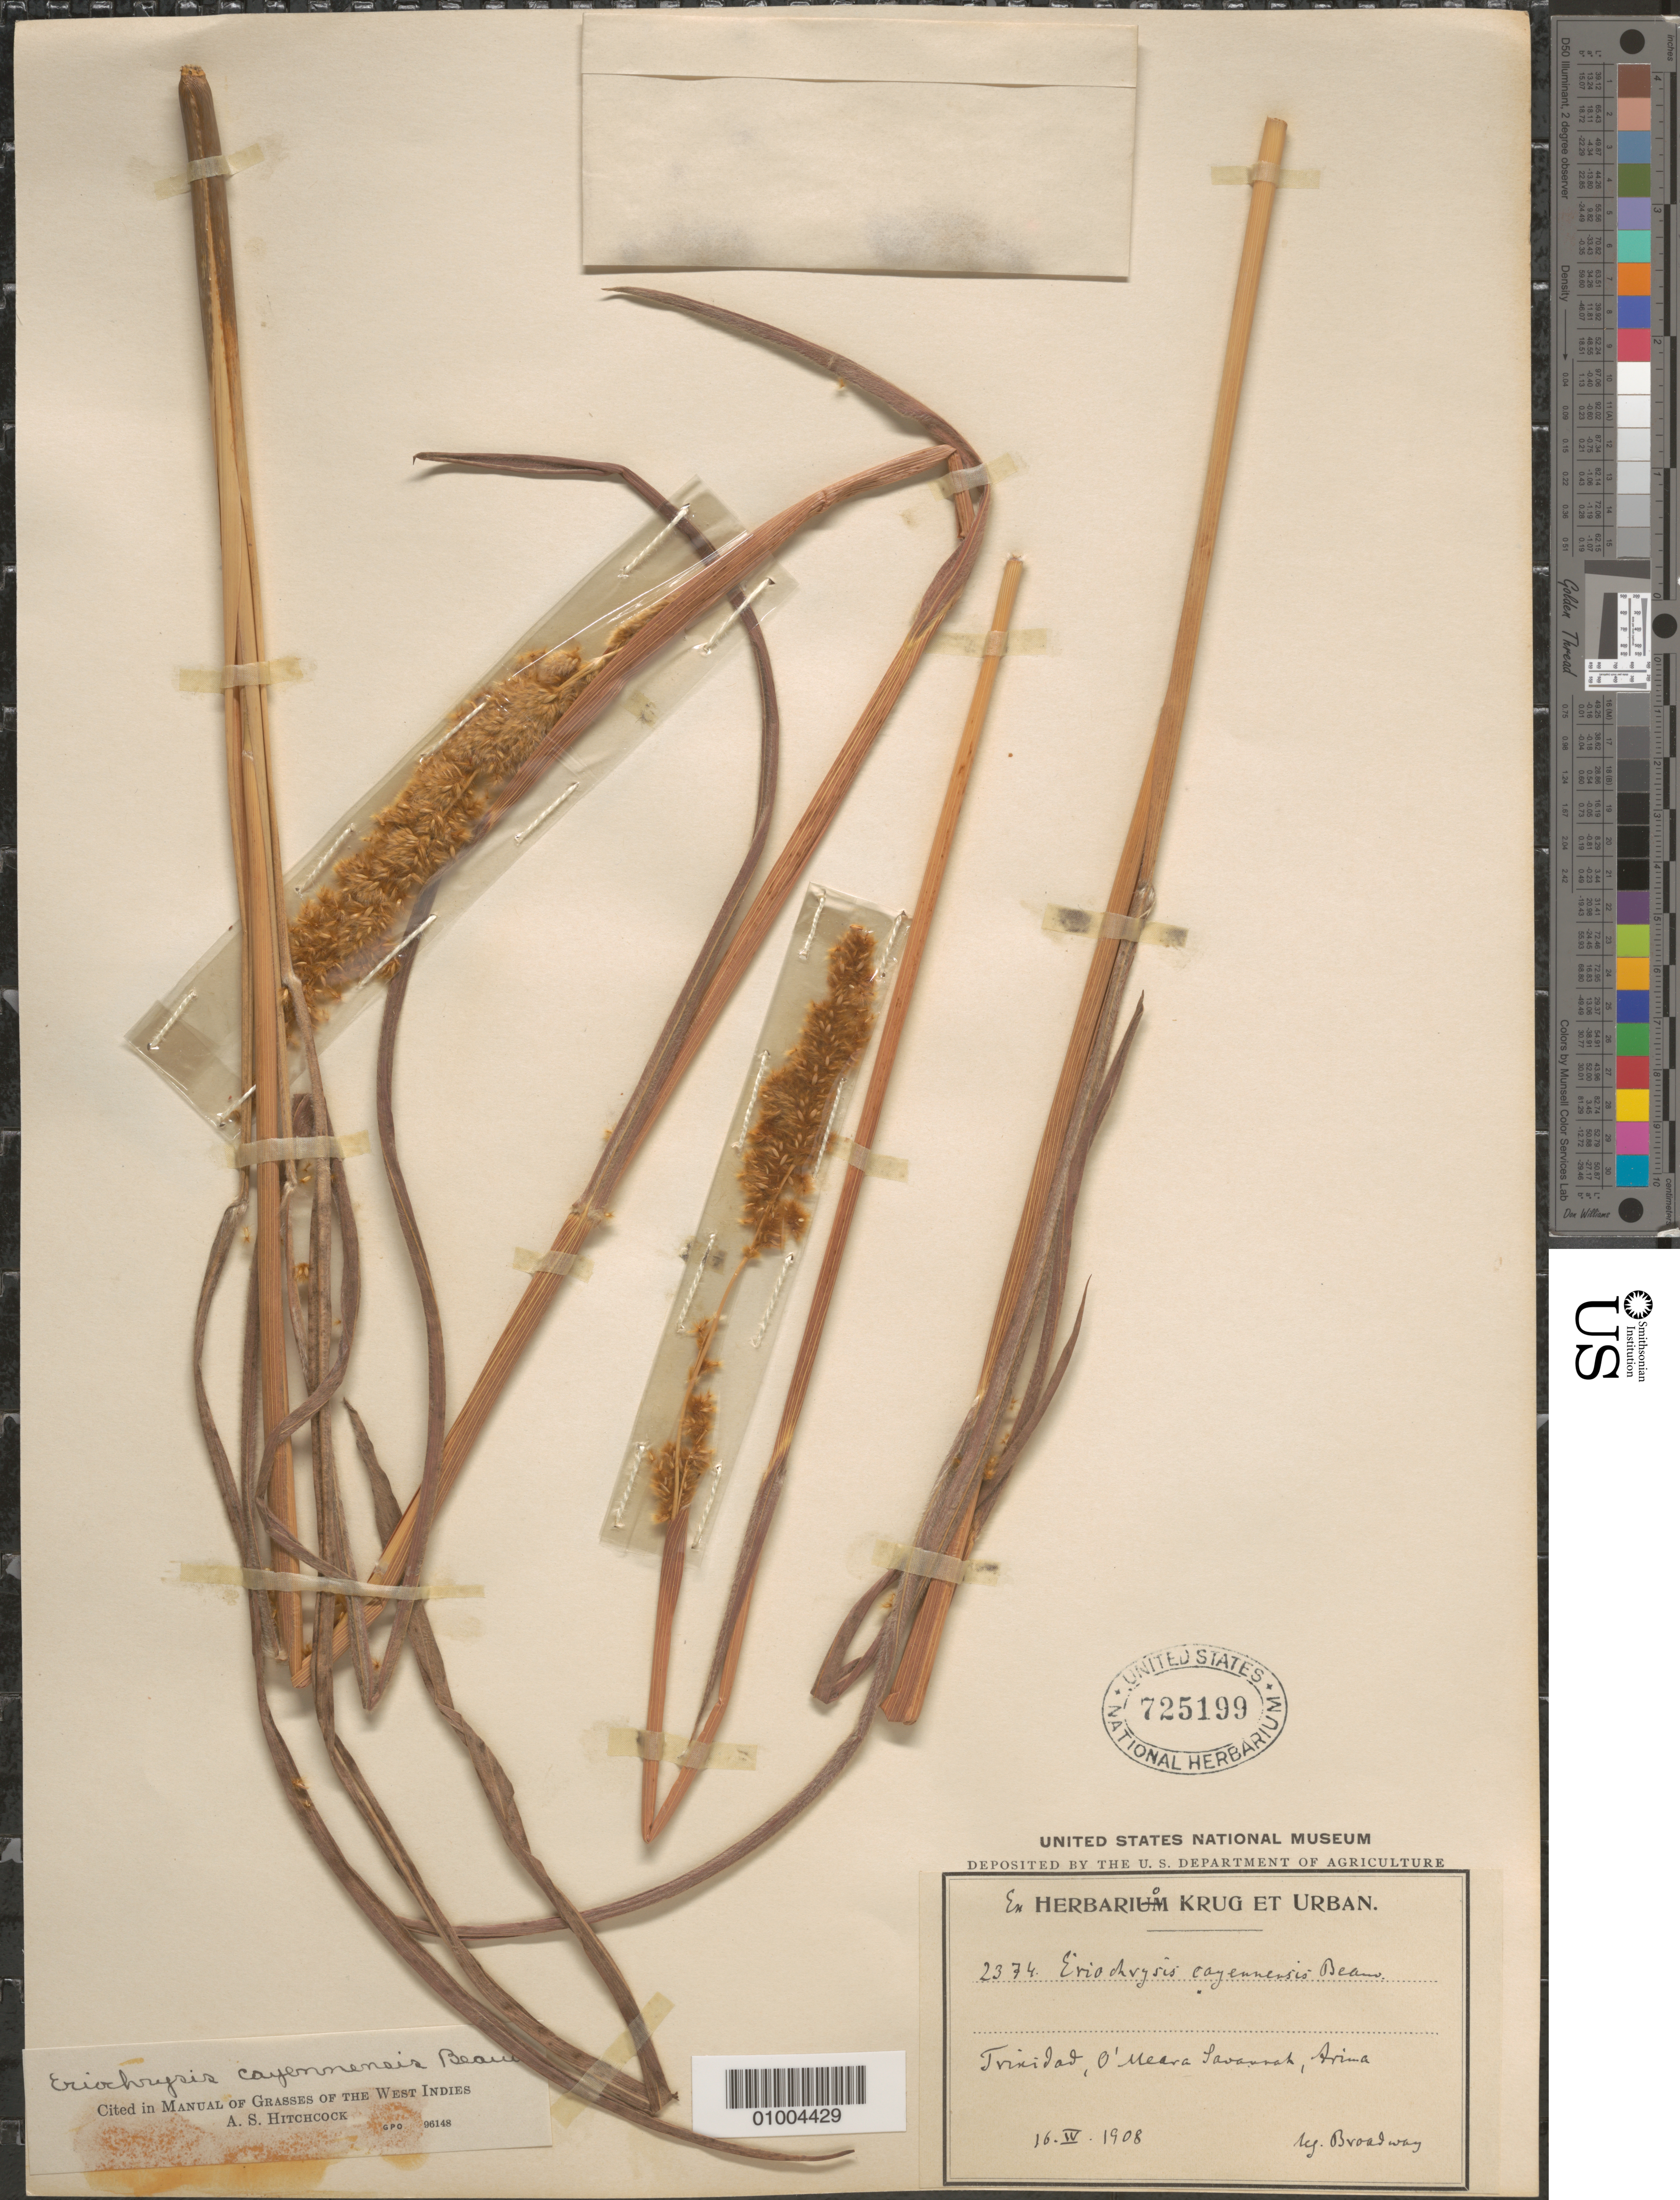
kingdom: Plantae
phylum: Tracheophyta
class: Liliopsida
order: Poales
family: Poaceae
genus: Eriochrysis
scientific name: Eriochrysis cayennensis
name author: P. Beauv.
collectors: W. E. Broadway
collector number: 2374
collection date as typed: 16 Apr 1908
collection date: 1908-04-16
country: Trinidad and Tobago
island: Trinidad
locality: Arima, O'Meara Savannah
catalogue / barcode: US 725199